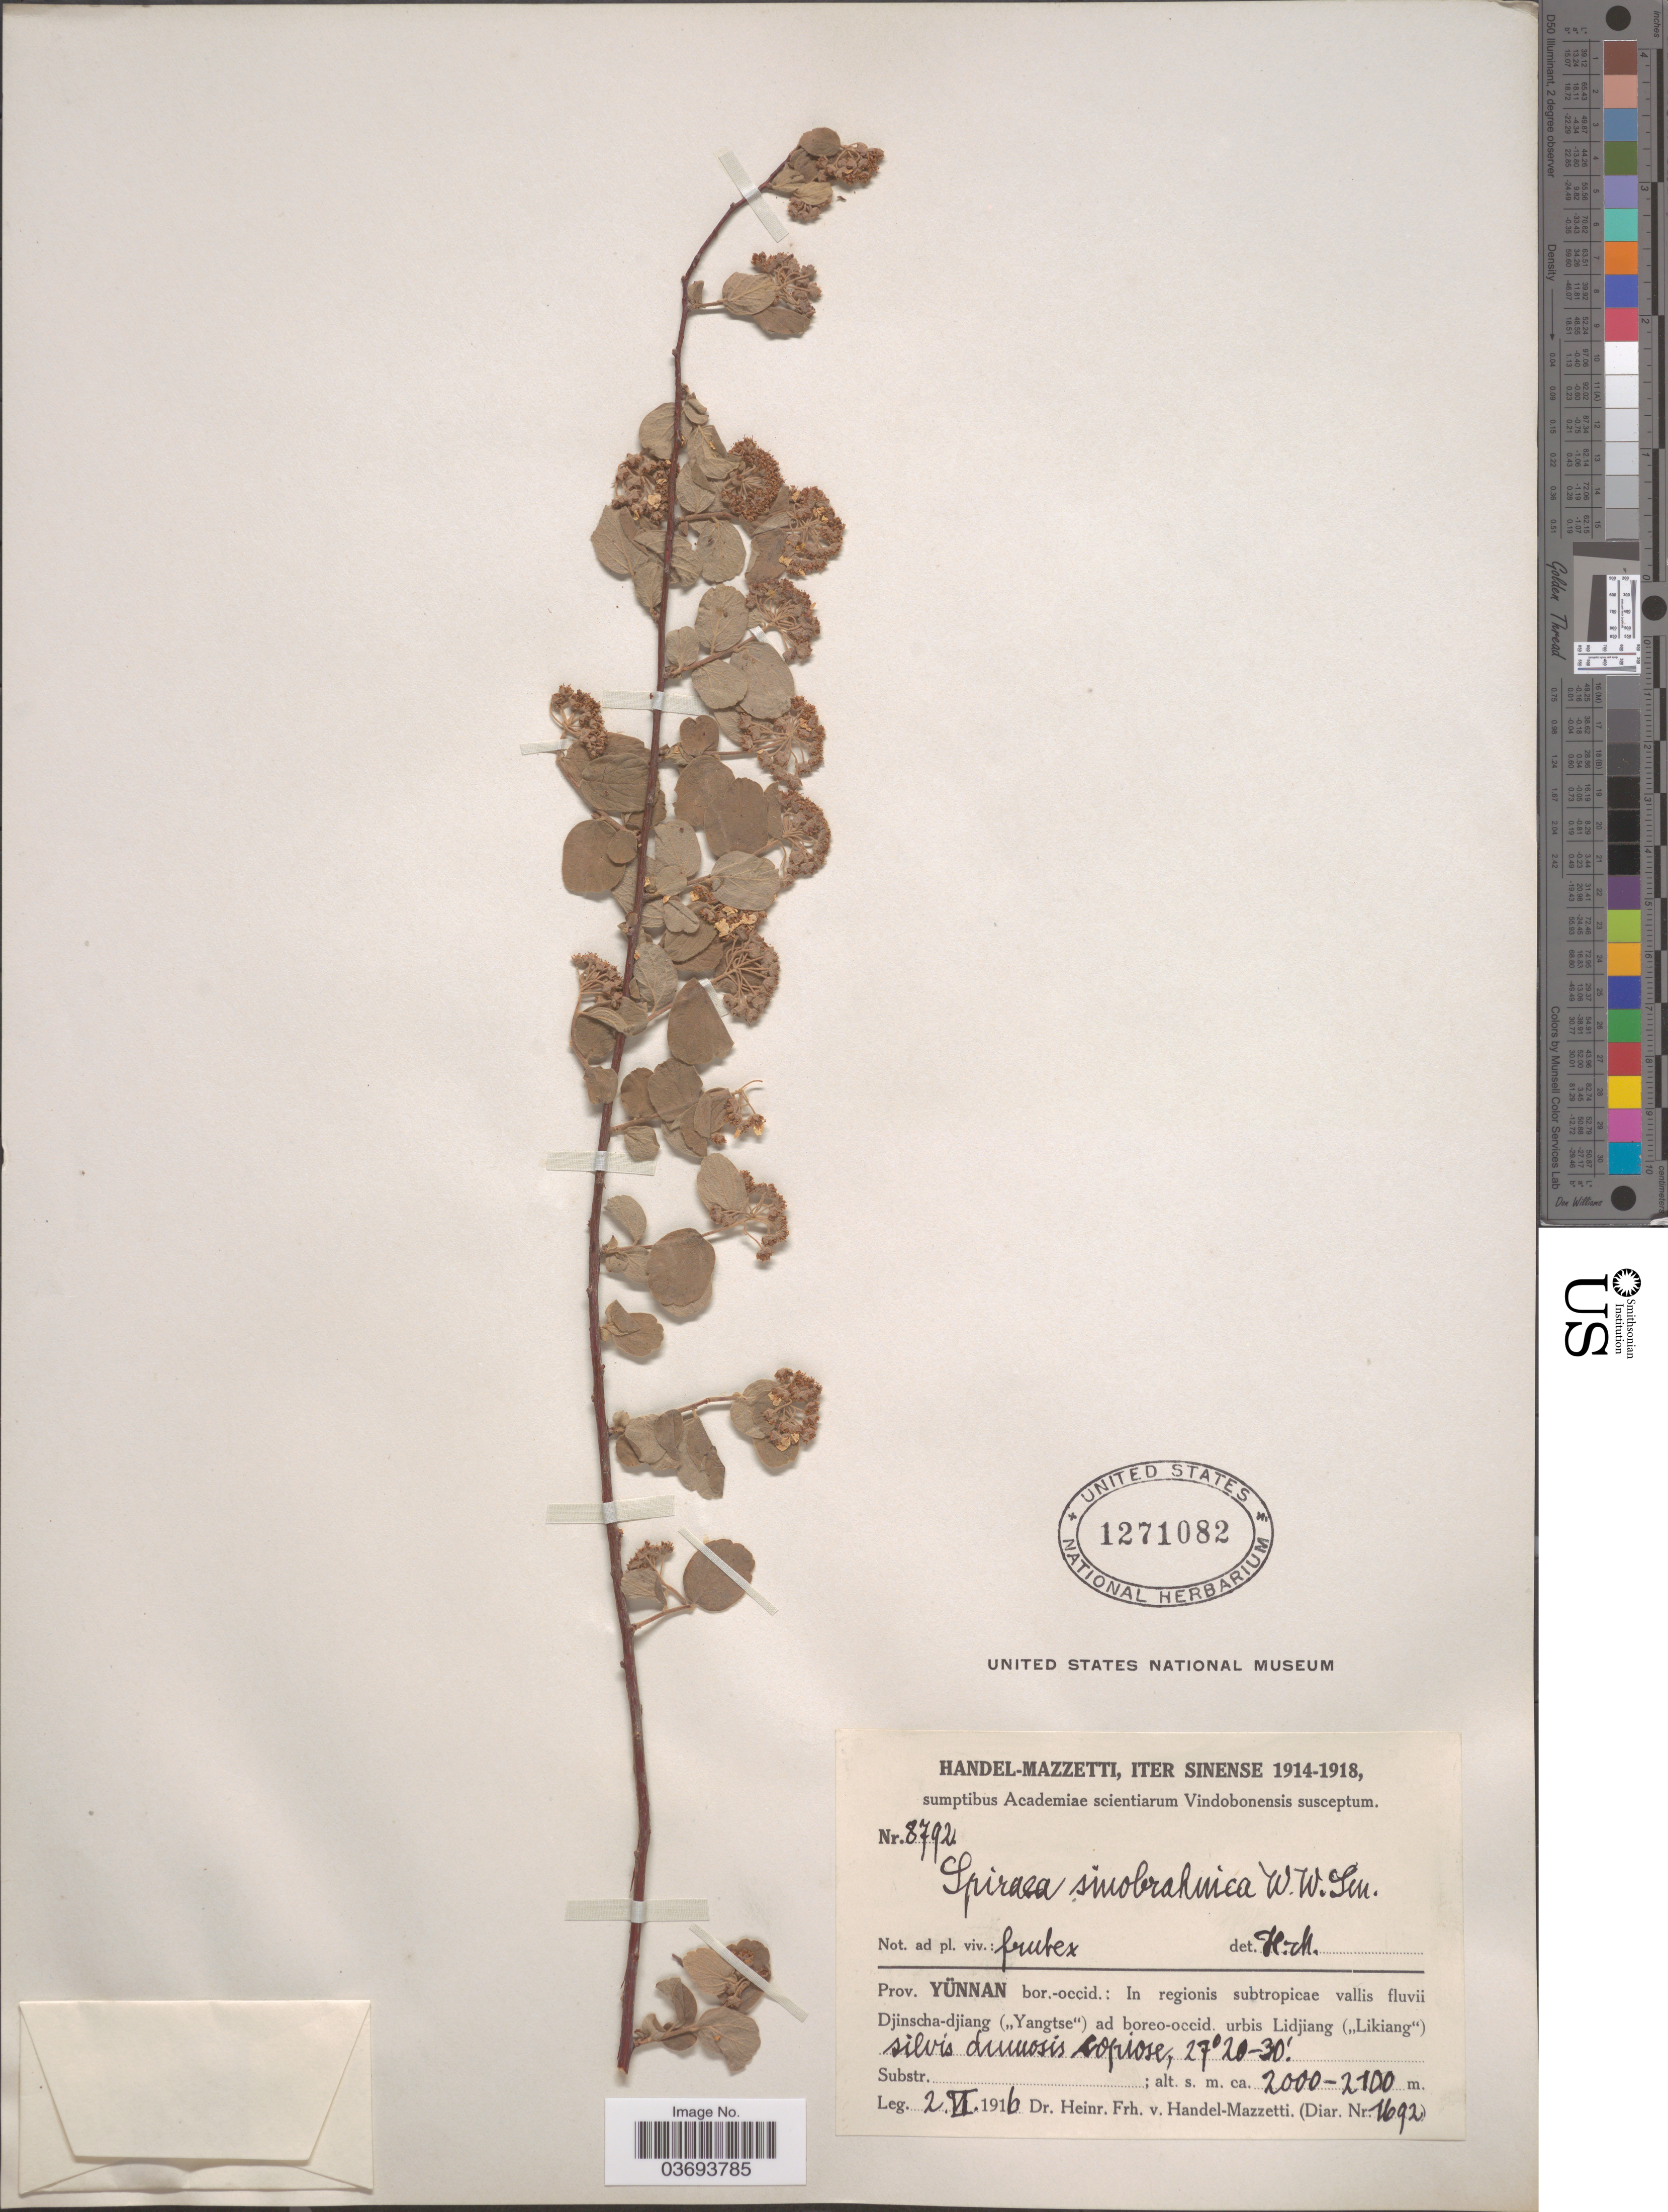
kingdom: Plantae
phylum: Tracheophyta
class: Magnoliopsida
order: Rosales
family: Rosaceae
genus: Spiraea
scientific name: Spiraea yunnanensis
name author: Franch.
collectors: H. Handel-Mazzetti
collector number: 8792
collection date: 1916-07-02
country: China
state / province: Yunnan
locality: Prov. Yünnan bor. -occid.: in regionis subtropicae vallis fluvii Djinscha-djiang ("Yangtse") ad boreo-occid. urbis Lidjiang ("Likiang") silvis dwuosis sofriose [interpreted].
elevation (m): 2000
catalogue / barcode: US 1271082